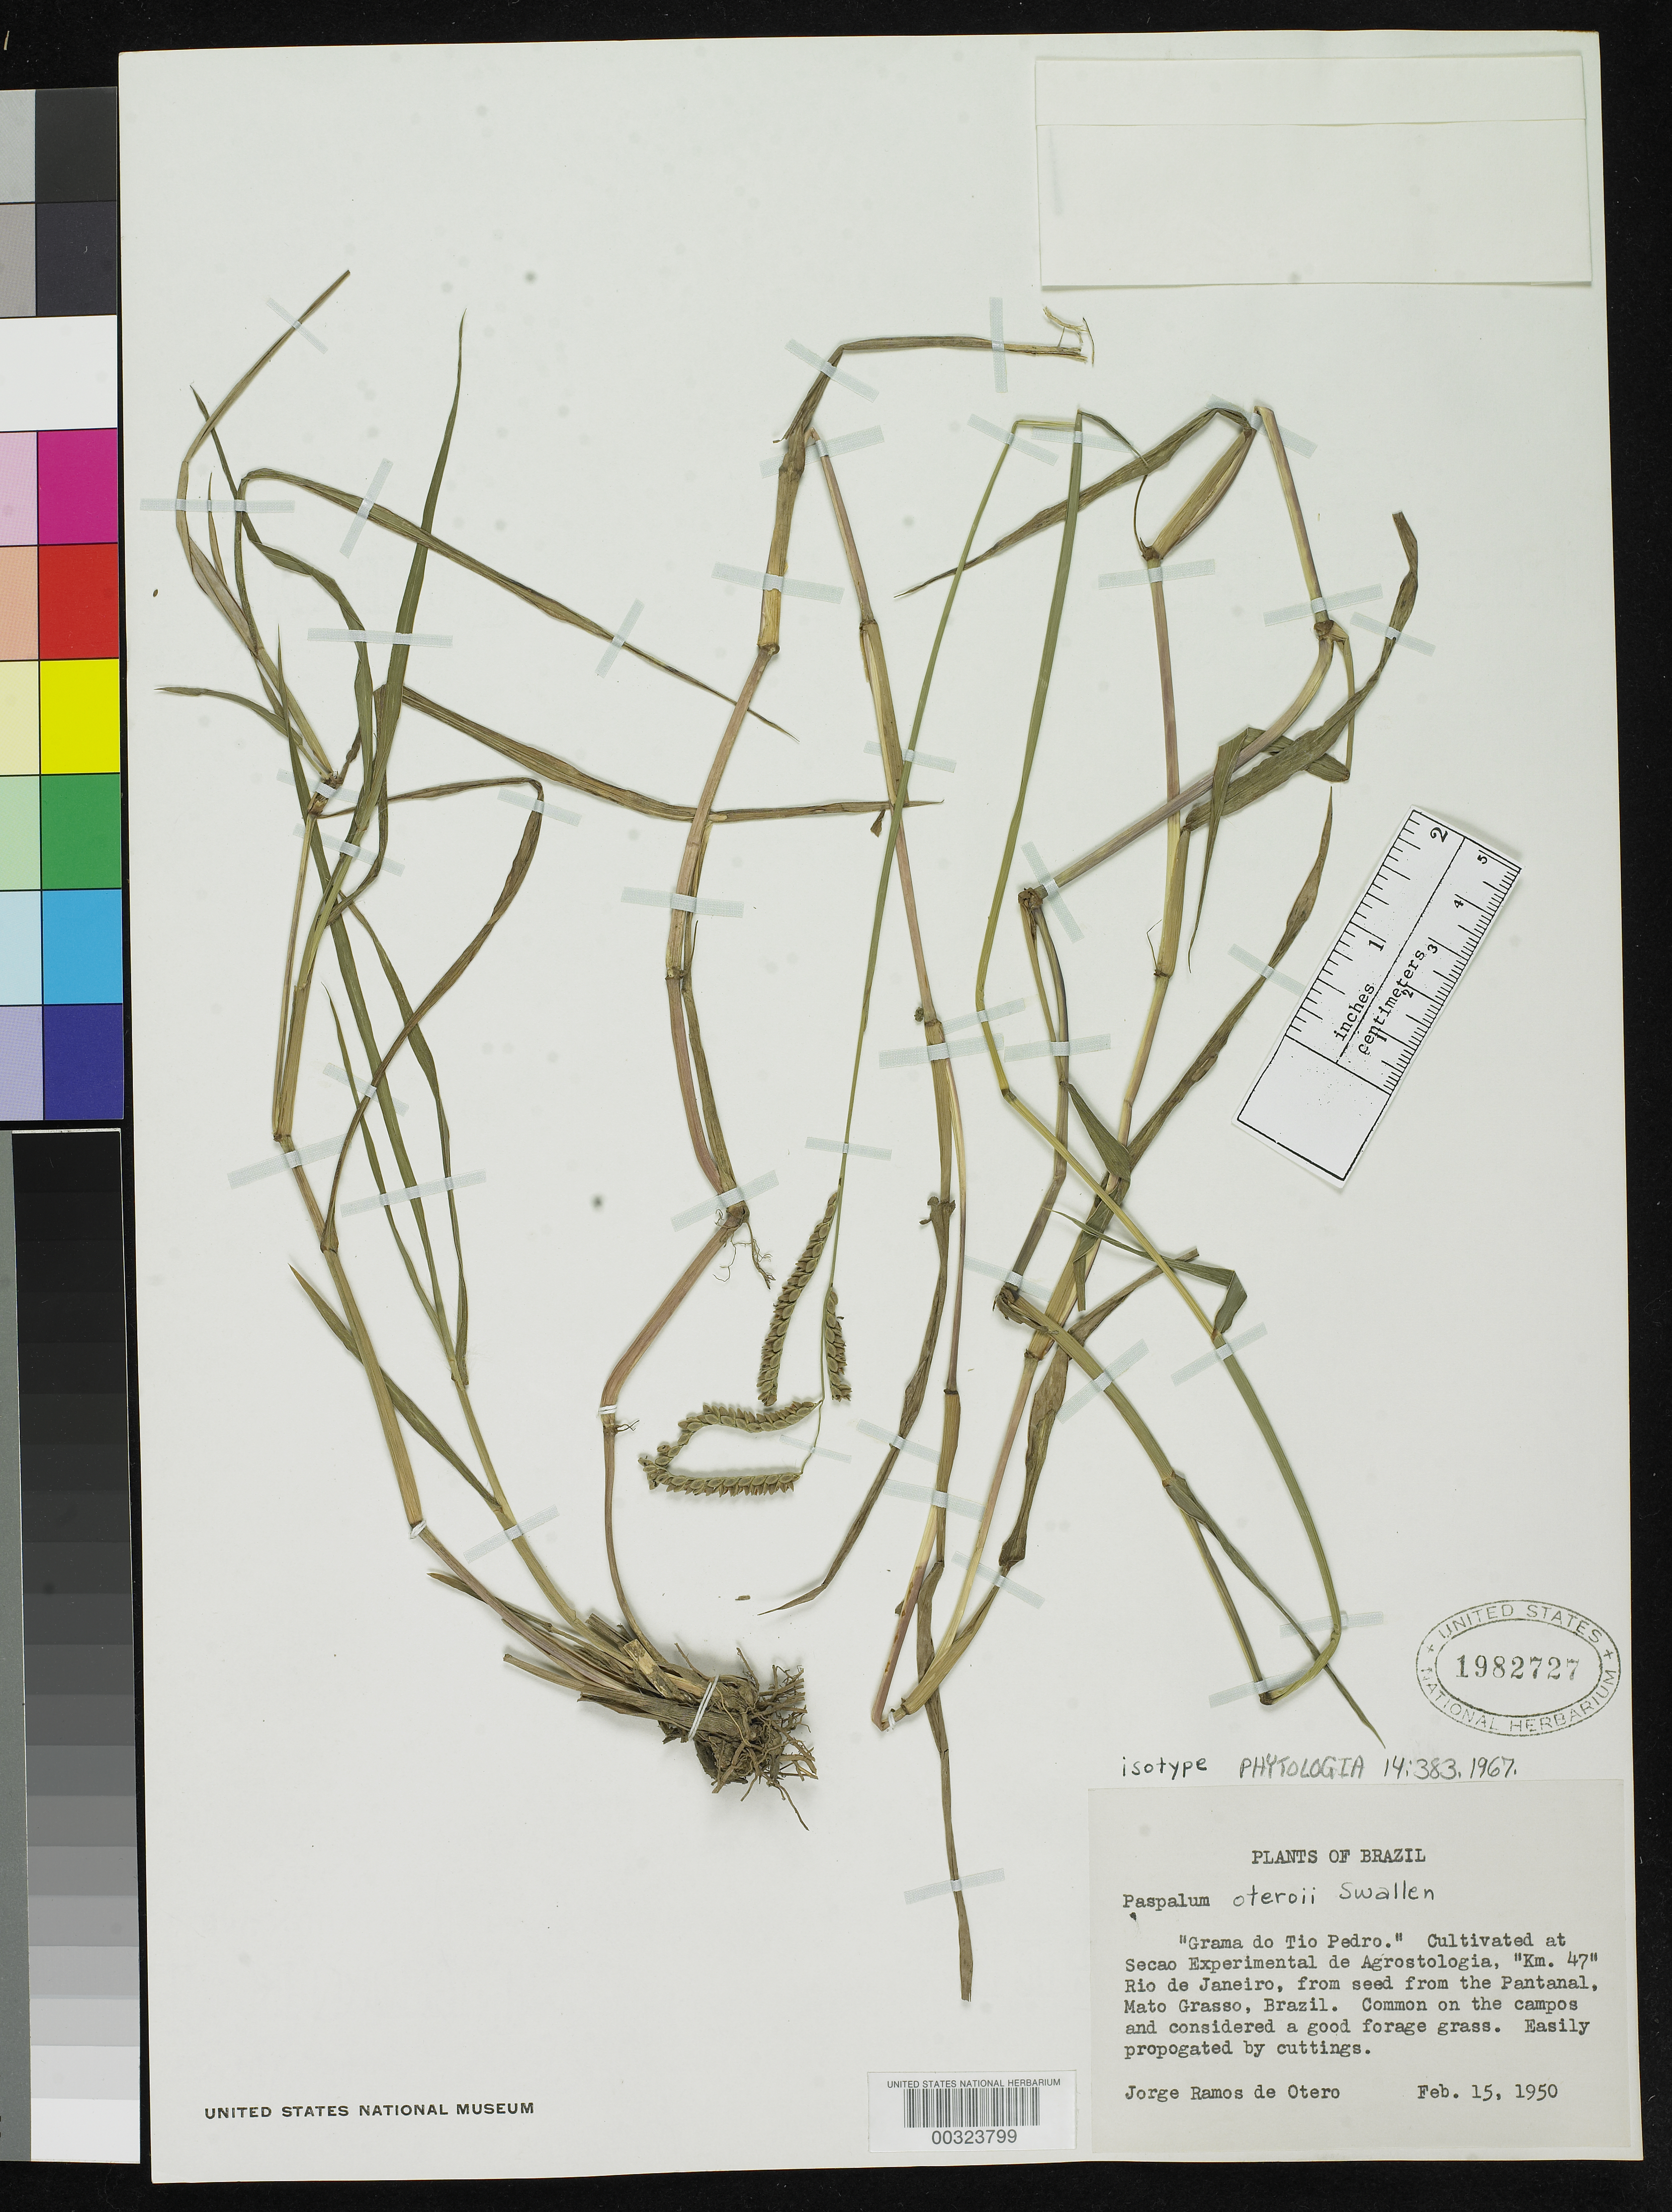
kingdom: Plantae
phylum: Tracheophyta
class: Liliopsida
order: Poales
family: Poaceae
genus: Paspalum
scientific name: Paspalum oteroi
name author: Swallen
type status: Isotype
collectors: J. de Otero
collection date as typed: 15 Feb 1950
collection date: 1950-02-15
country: Brazil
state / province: Mato Grosso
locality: Pantanal.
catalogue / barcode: US 1982727